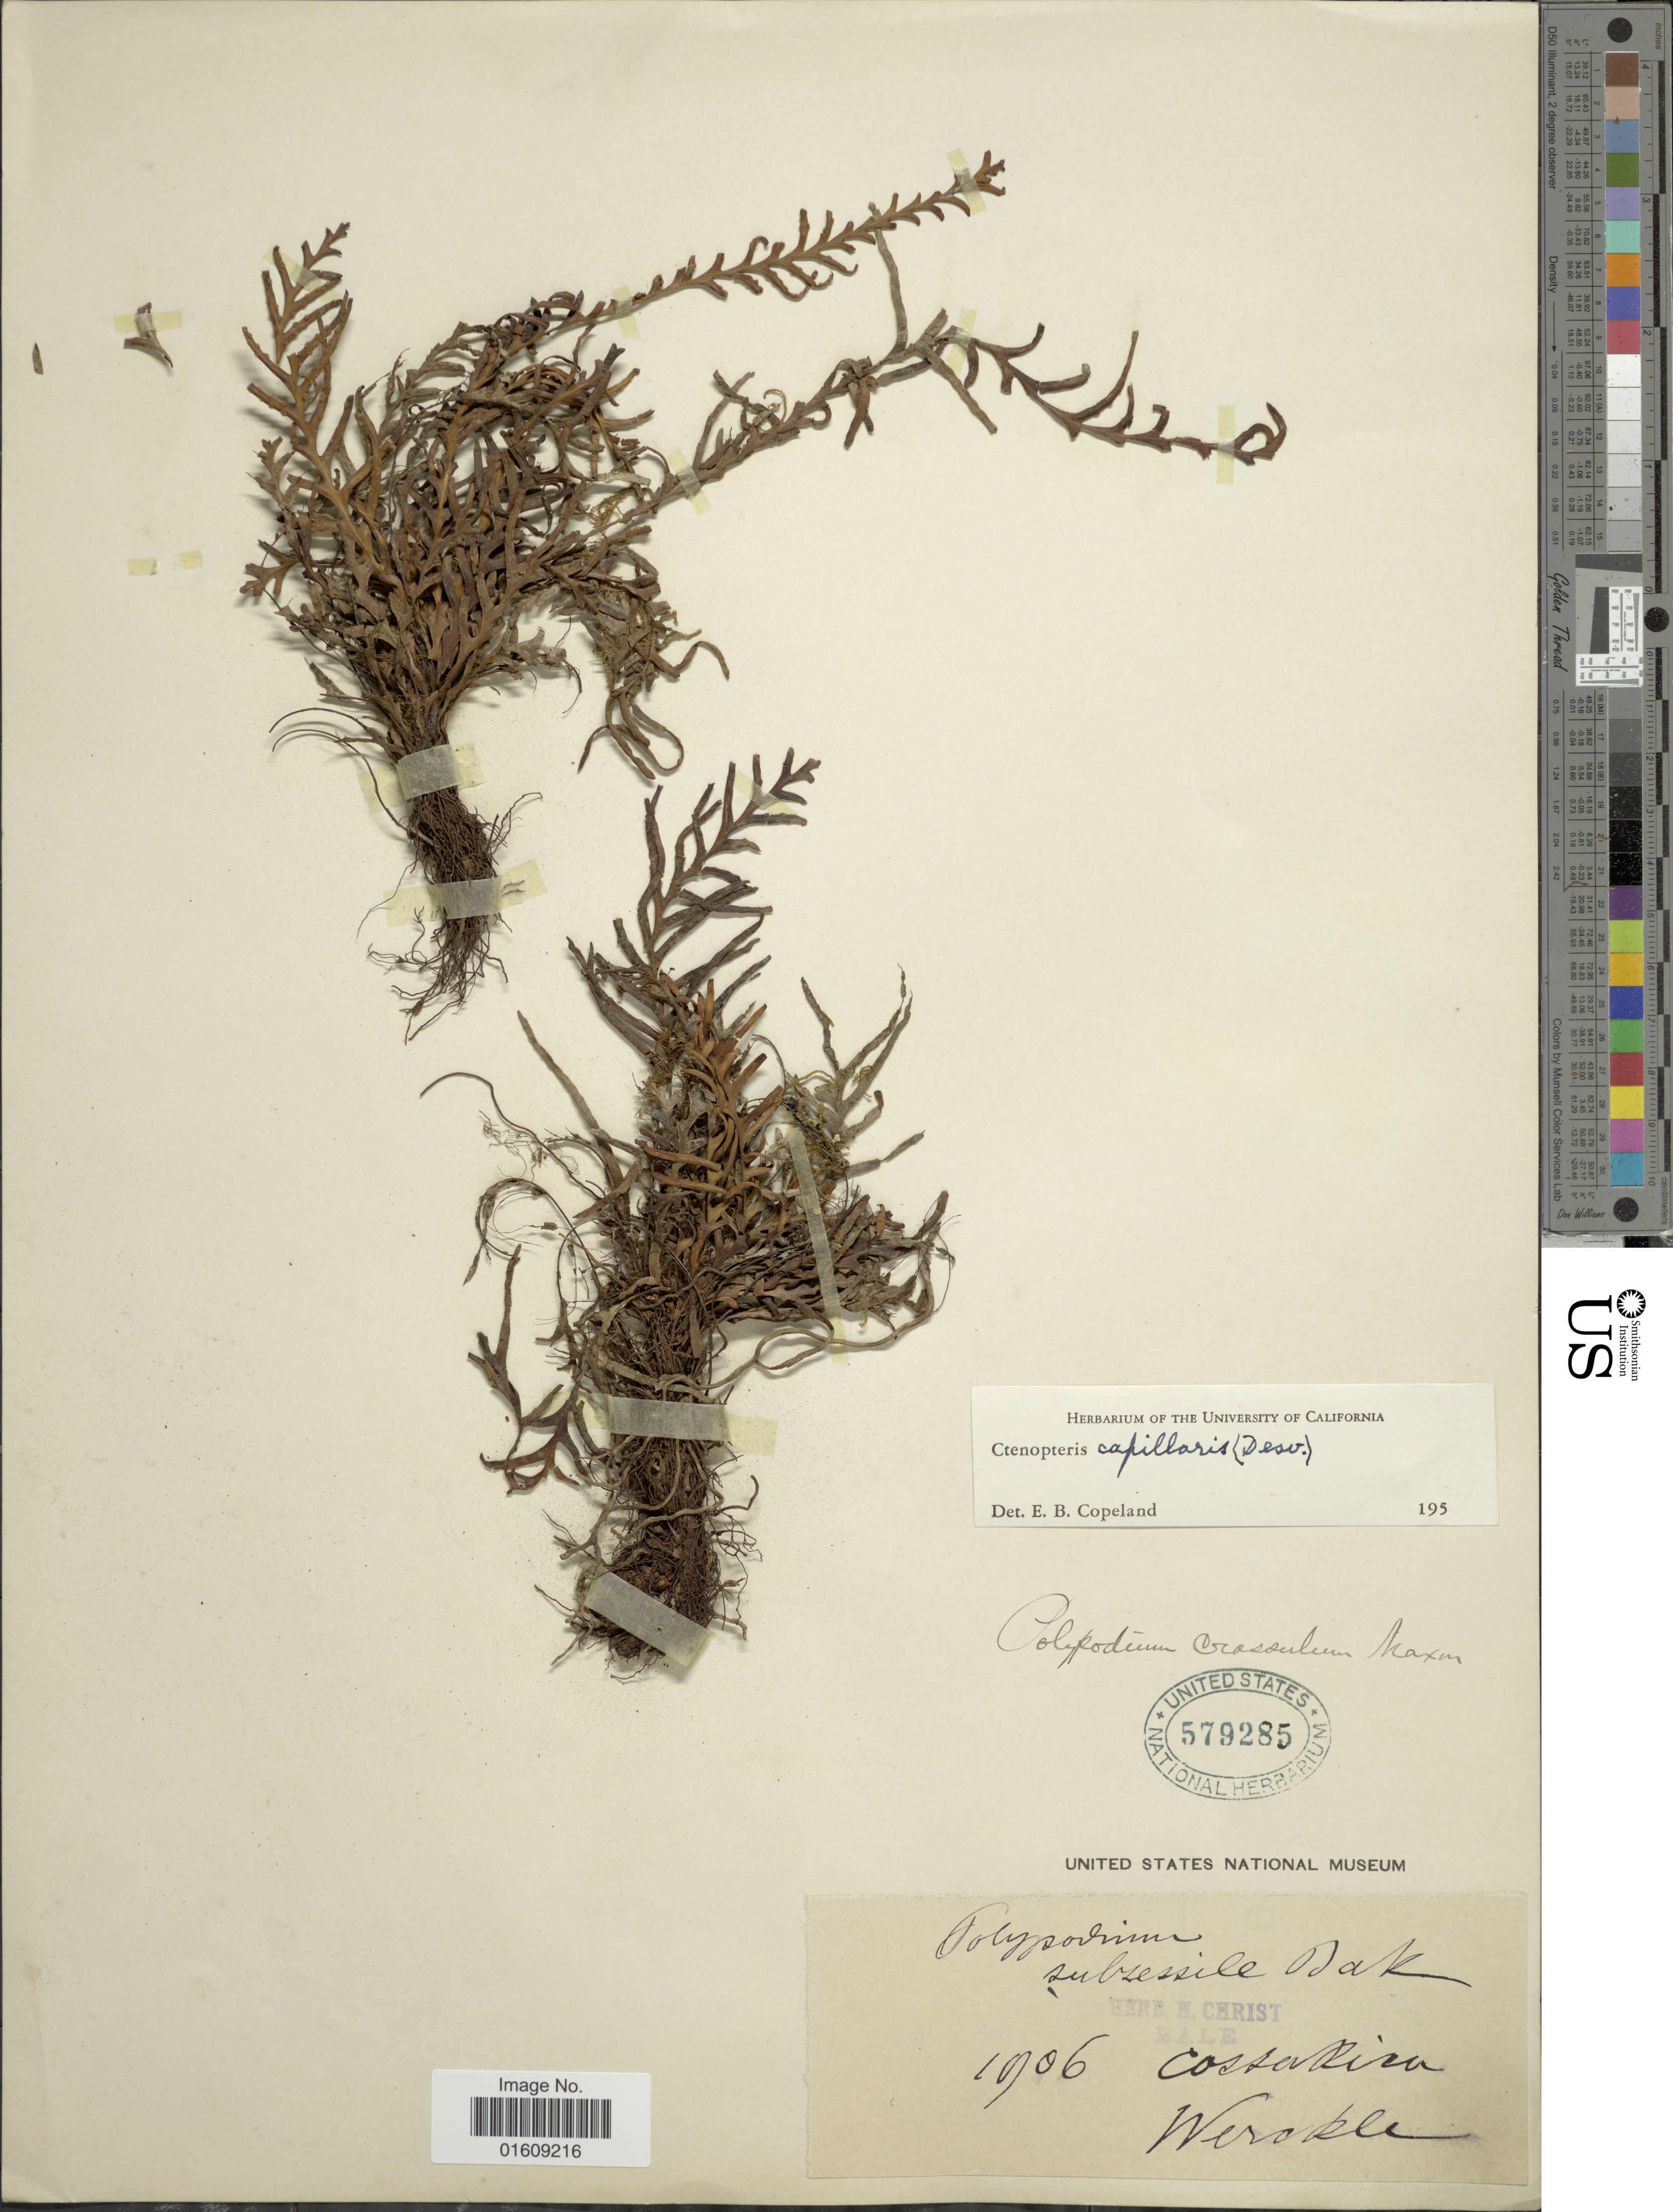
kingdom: Plantae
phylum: Tracheophyta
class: Polypodiopsida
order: Polypodiales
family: Polypodiaceae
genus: Ceradenia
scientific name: Ceradenia fucoides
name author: (Christ) L.E. Bishop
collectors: C. C Wercklé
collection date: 1906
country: Costa Rica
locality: Costa Rica.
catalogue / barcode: US 579285